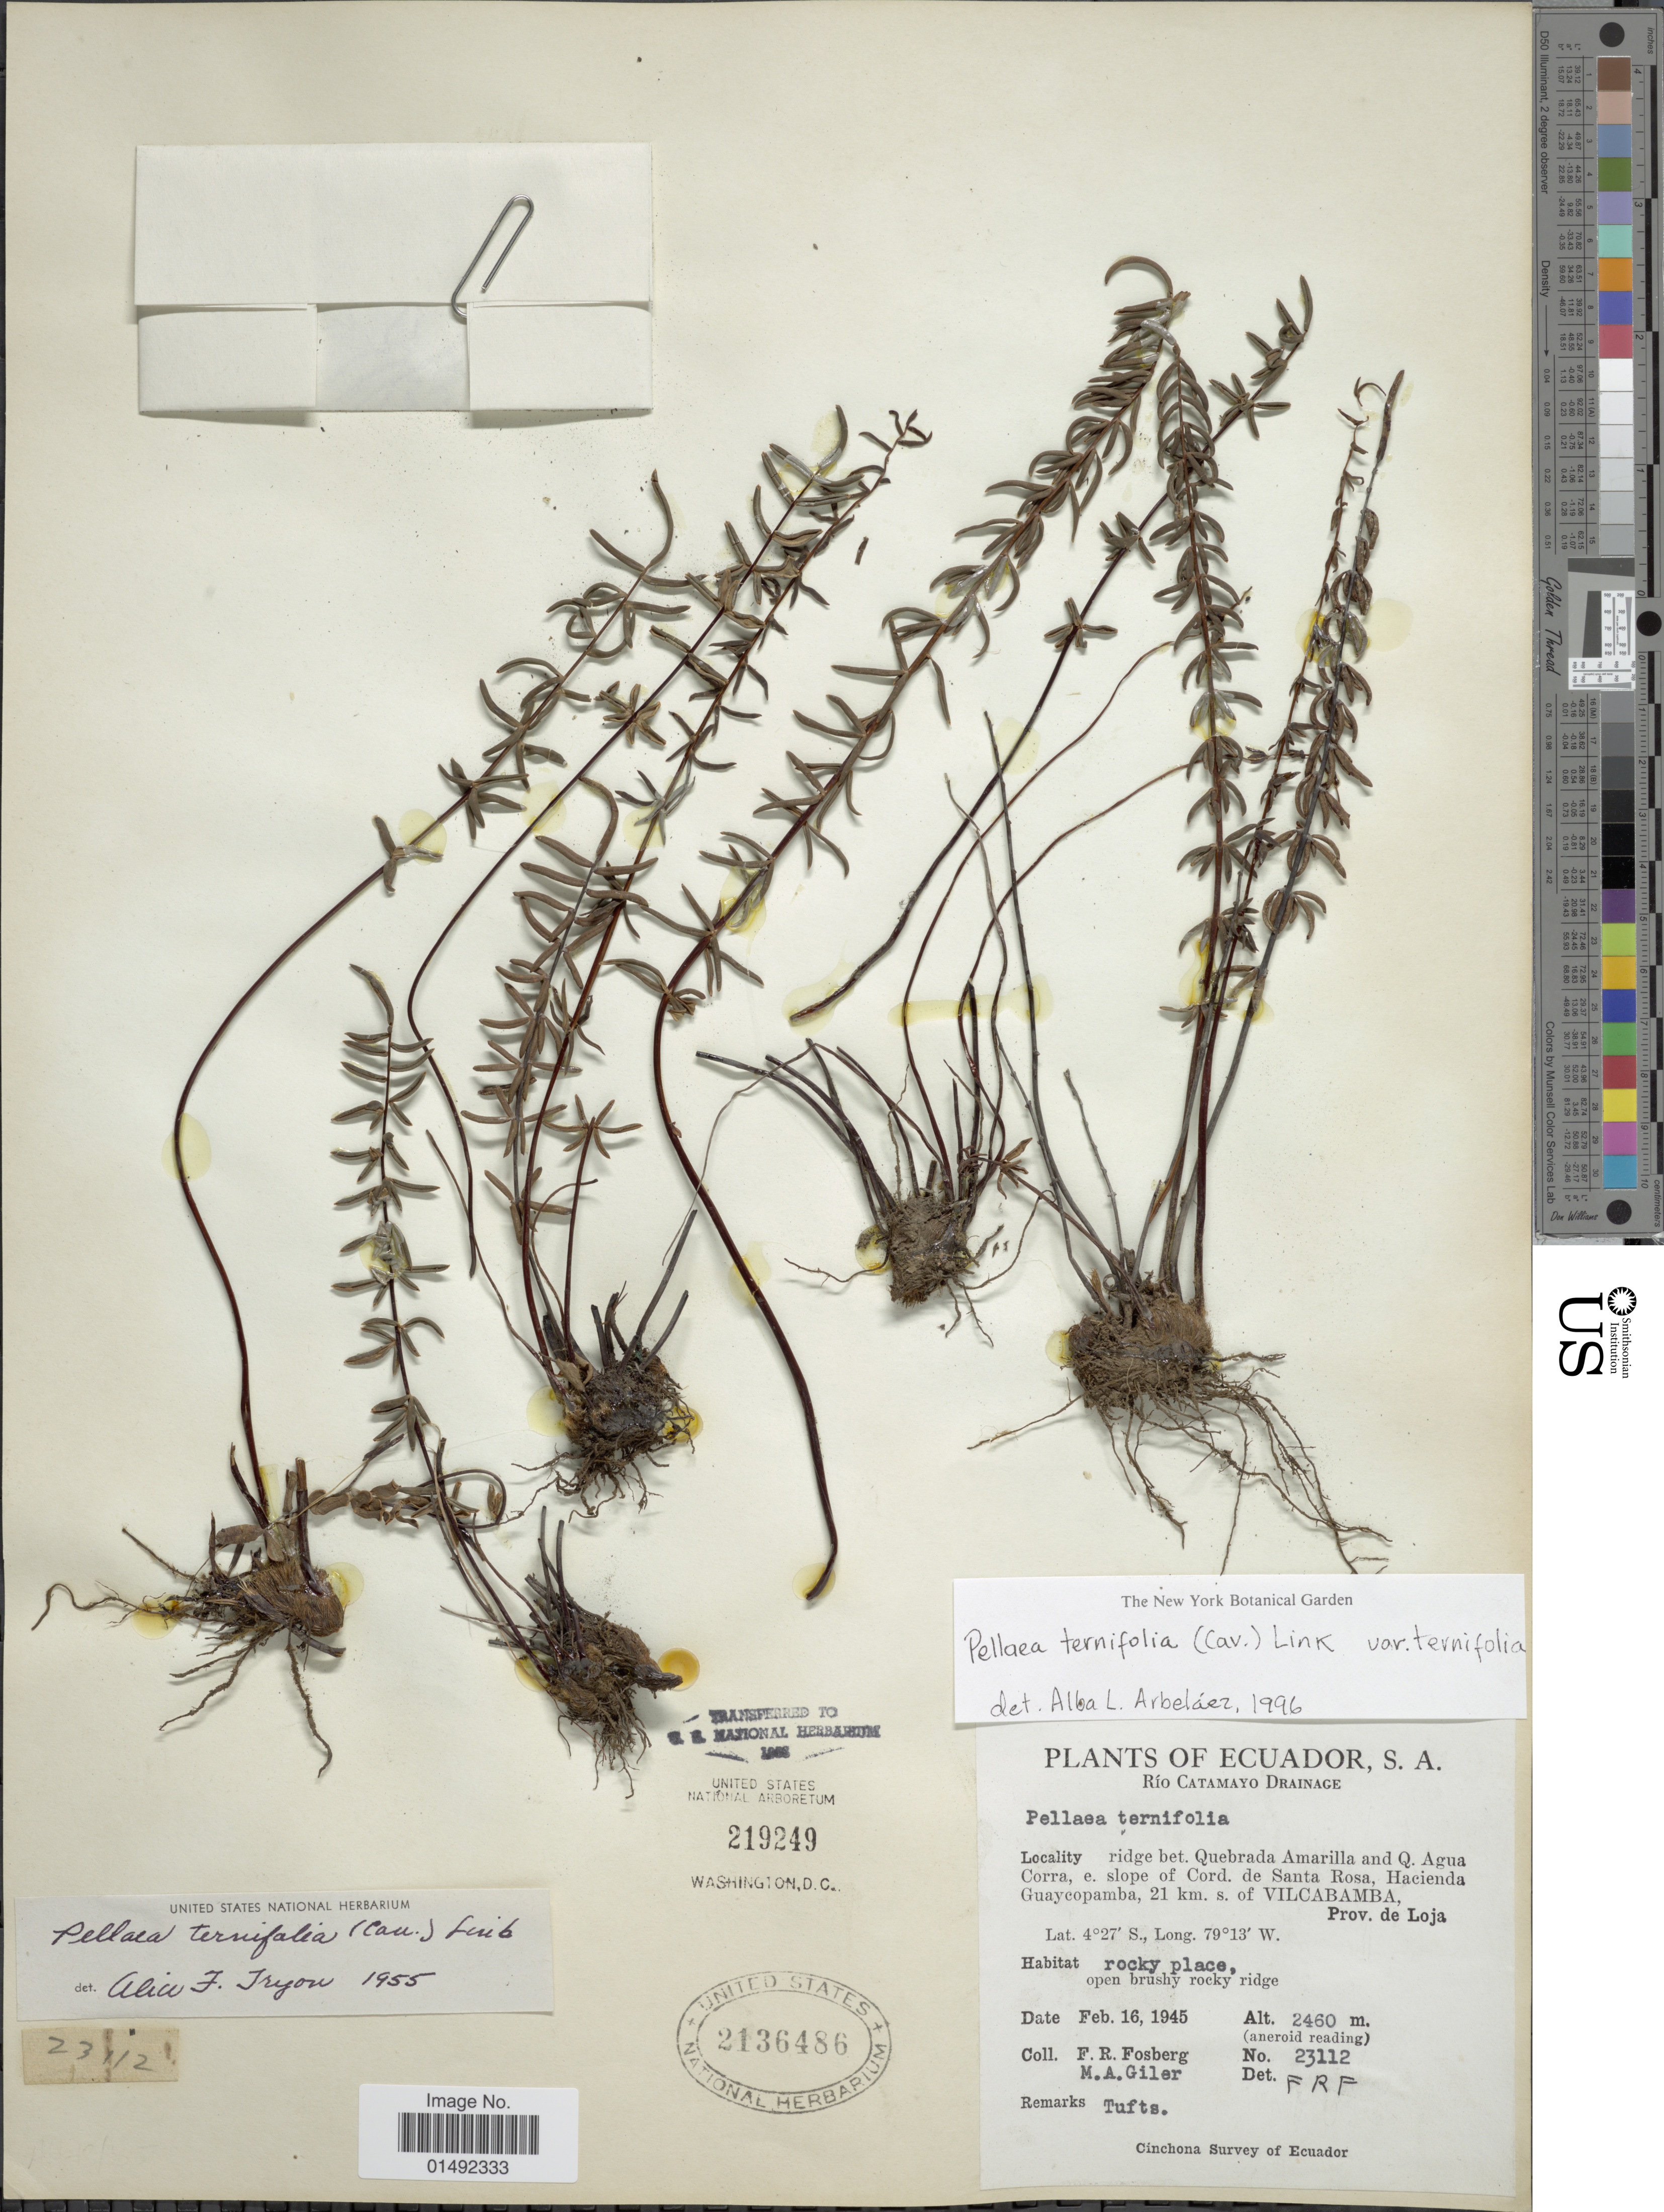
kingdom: Plantae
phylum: Tracheophyta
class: Polypodiopsida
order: Polypodiales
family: Pteridaceae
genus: Pellaea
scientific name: Pellaea ternifolia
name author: (Cav.) Link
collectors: F. R. Fosberg & M. Giler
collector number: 23112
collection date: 1945-02-16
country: Ecuador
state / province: Loja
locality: Río Catamayo Drainage, ridge bet.Quebrada Amarilla and Q. Agua Corra, e slope of Cord. de Santa Rosa, Hacienda Guaycopamba, 21 km s. of Vilcabamba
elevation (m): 2460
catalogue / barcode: US 2136486